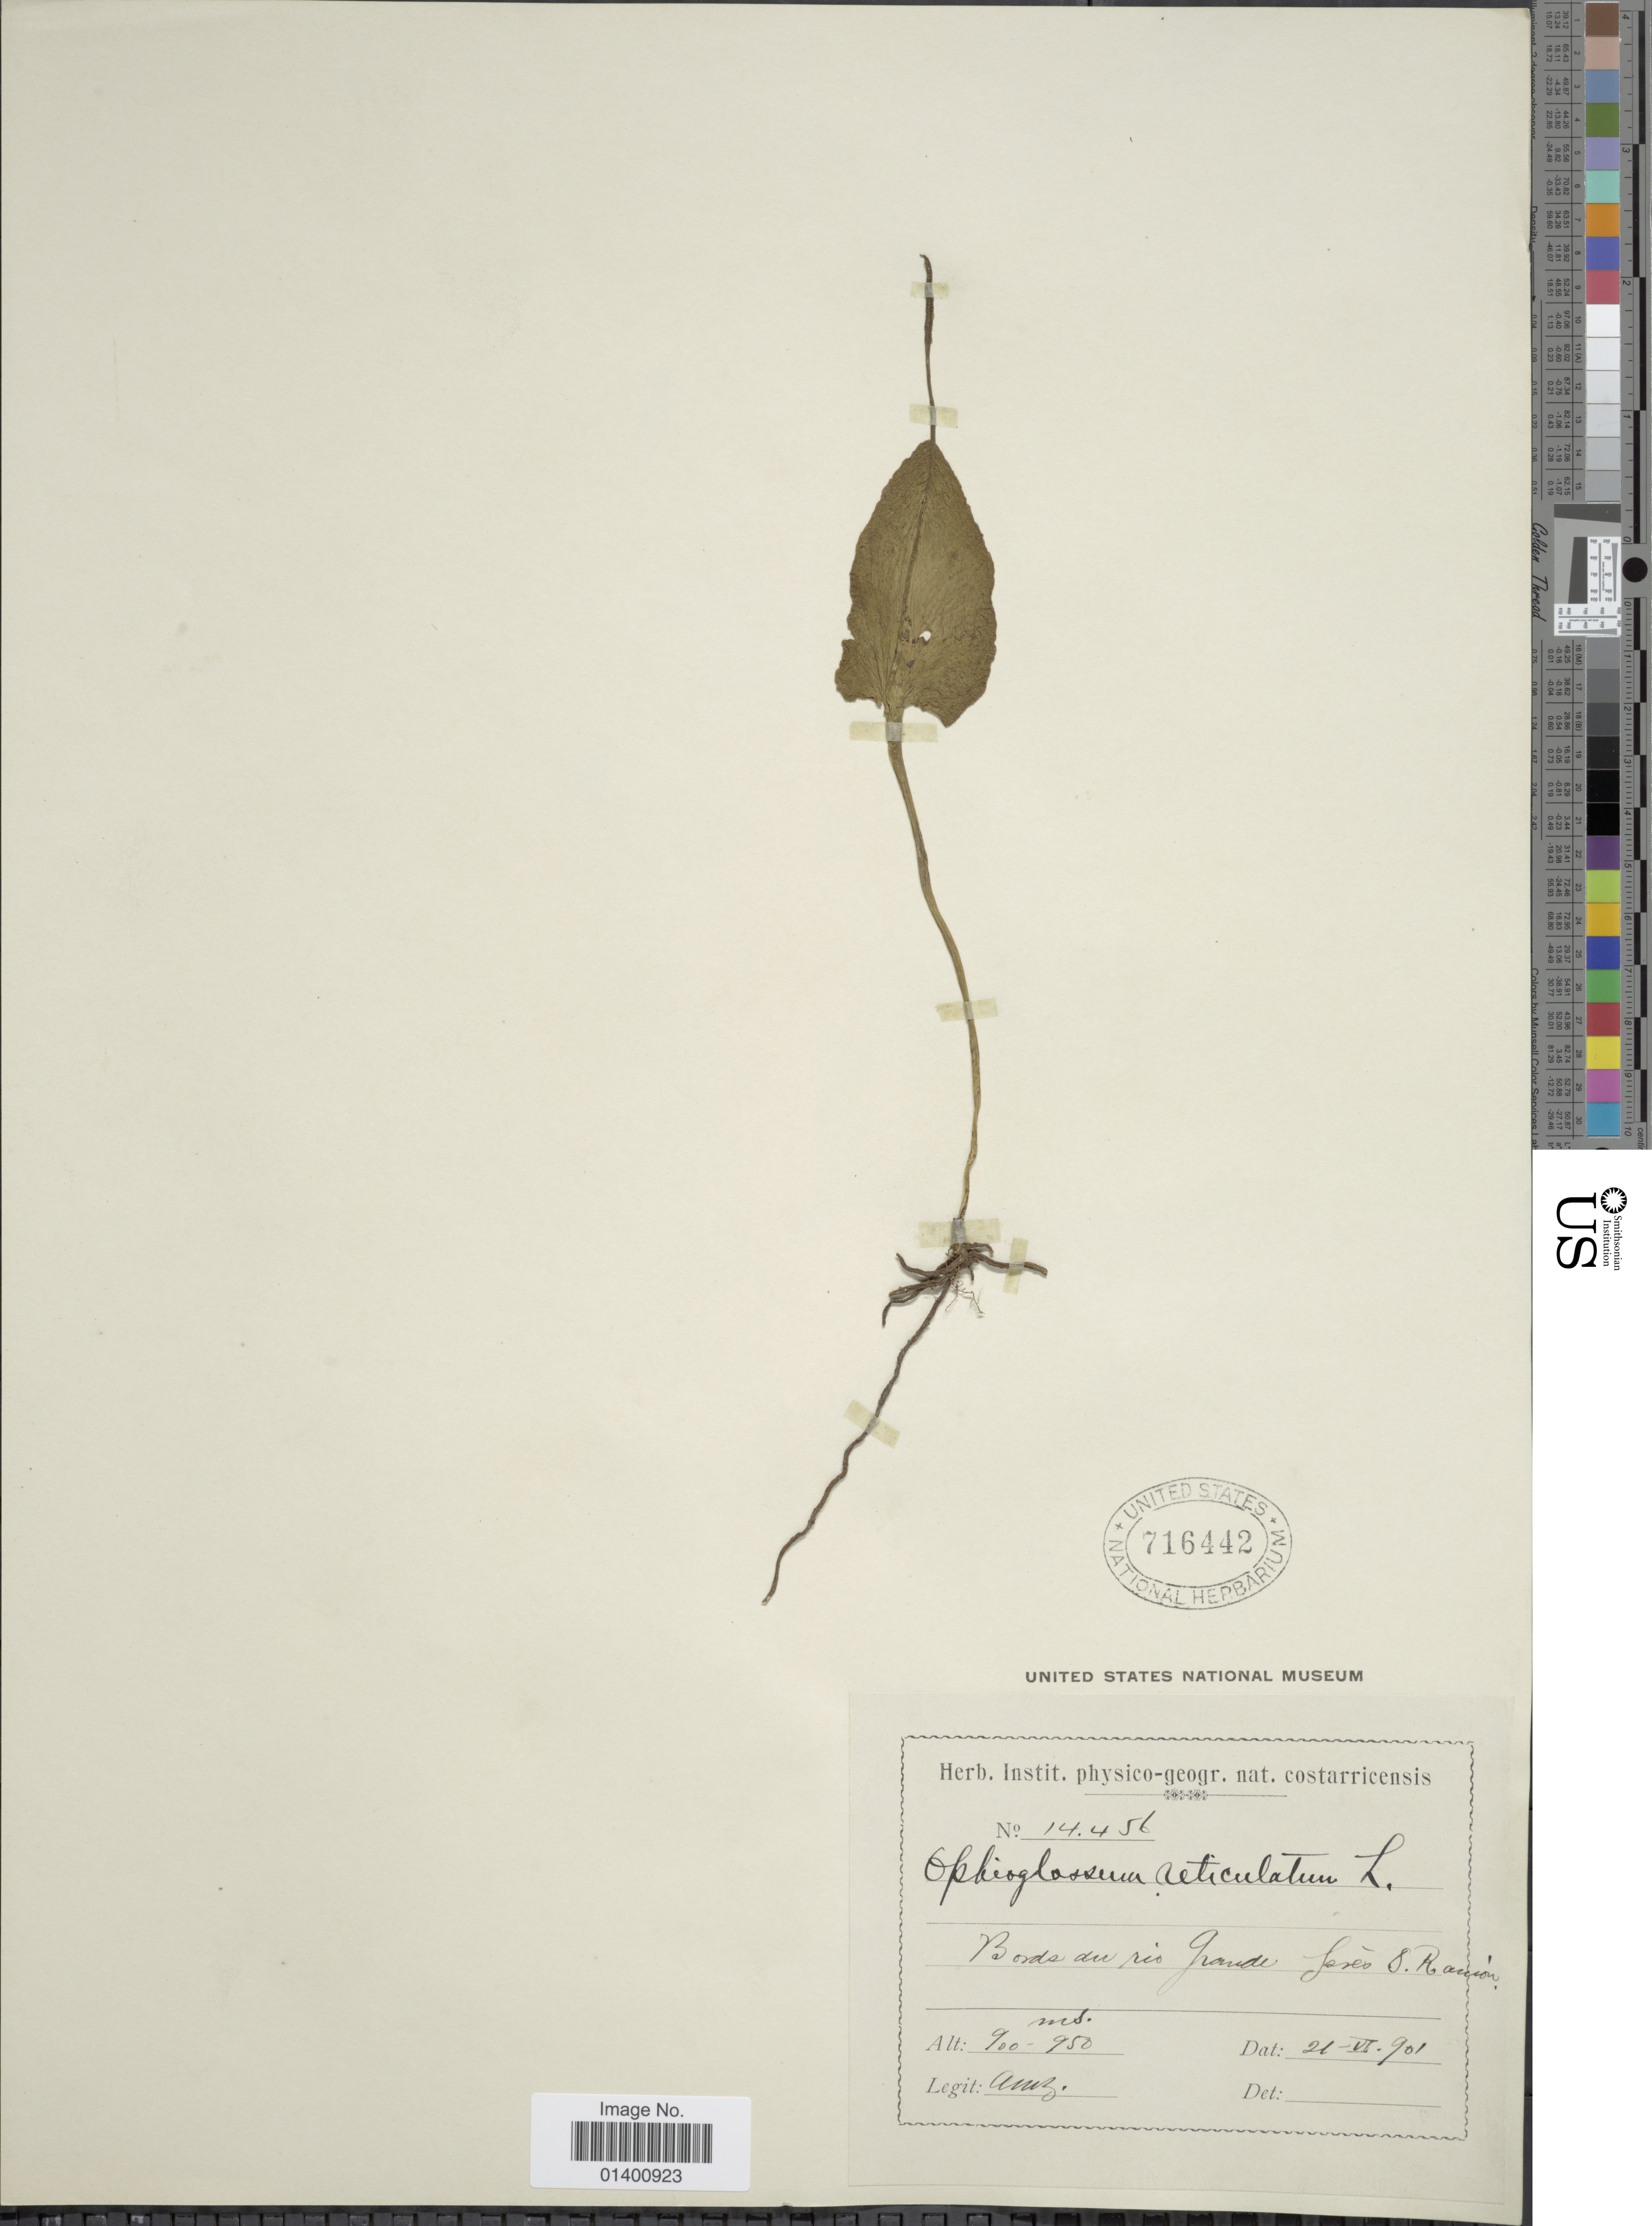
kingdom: Plantae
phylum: Tracheophyta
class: Polypodiopsida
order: Ophioglossales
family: Ophioglossaceae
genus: Ophioglossum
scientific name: Ophioglossum reticulatum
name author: L.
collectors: A. Brenes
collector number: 14456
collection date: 1901-06-21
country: Costa Rica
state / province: Alajuela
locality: Rio Grande, San Ramón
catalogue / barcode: US 716442